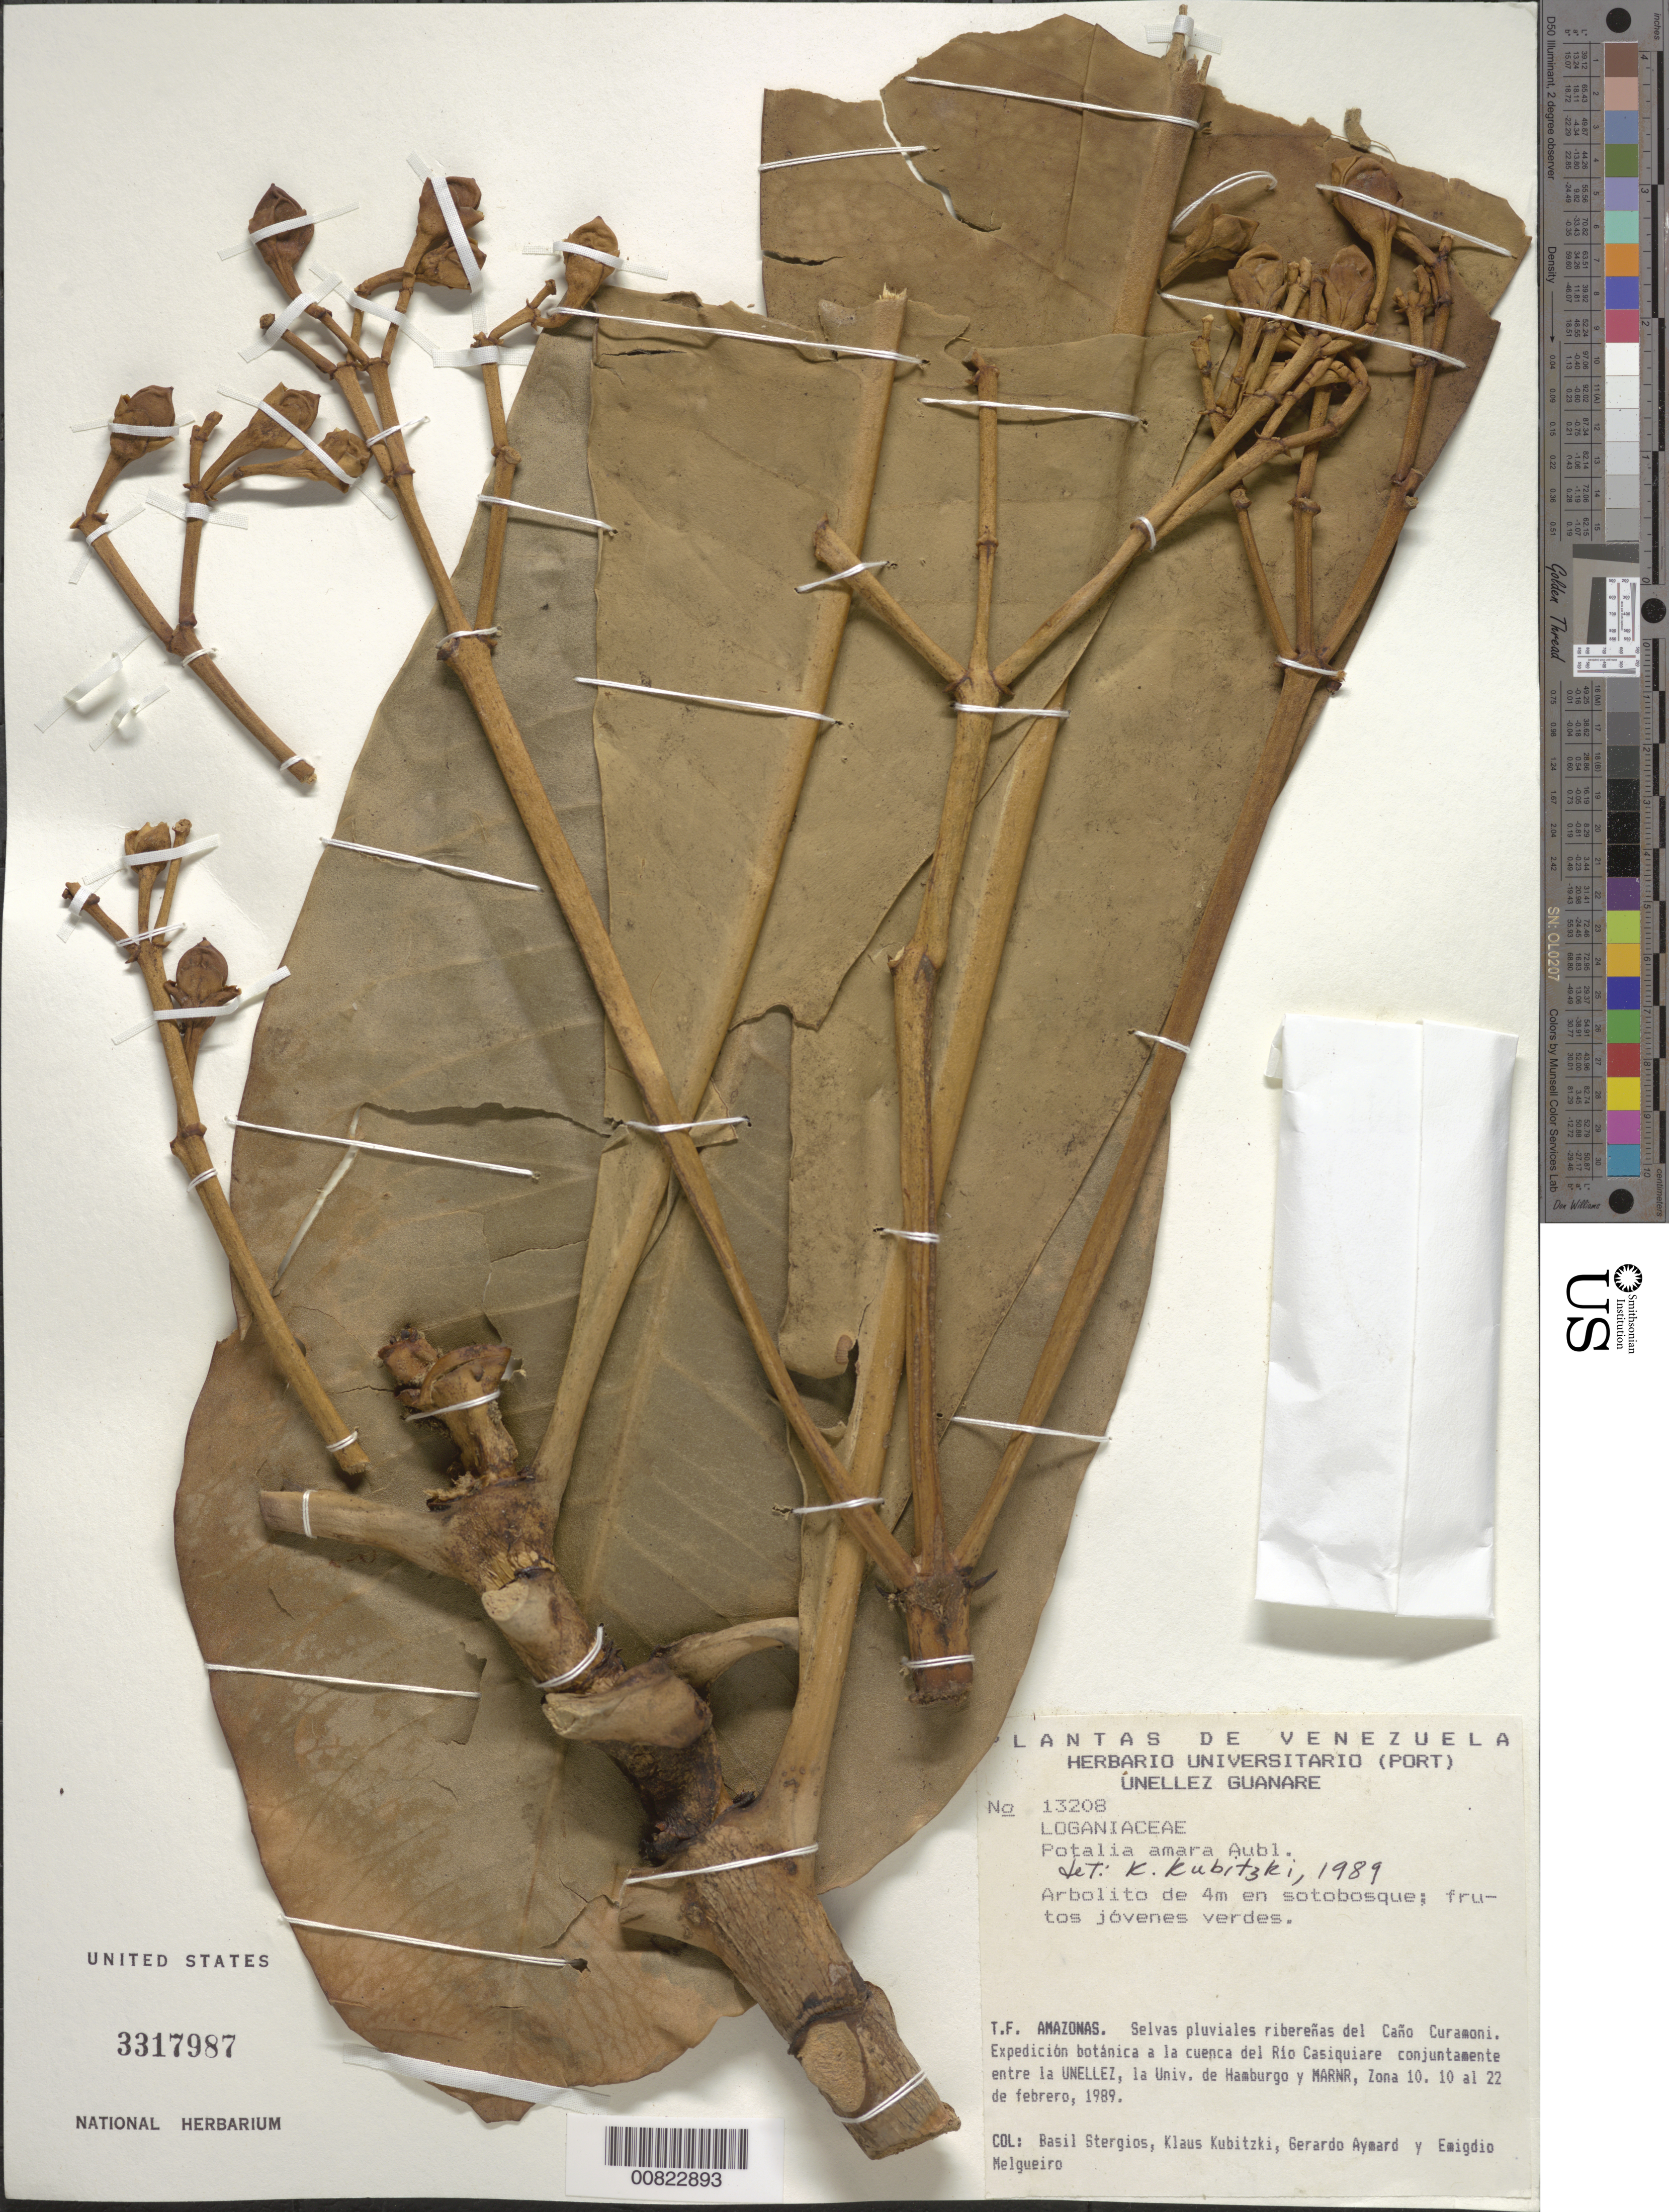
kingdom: Plantae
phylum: Tracheophyta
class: Magnoliopsida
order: Gentianales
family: Gentianaceae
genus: Potalia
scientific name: Potalia amara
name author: Aubl.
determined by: Kubitzki, Klaus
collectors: B. G. Stergios, K. Kubitzki, G. A. Aymard & E. Melgueiro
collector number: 13208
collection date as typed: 10-Feb-89 to 22-Feb-89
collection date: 1989-02-10/1989-02-22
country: Venezuela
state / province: Amazonas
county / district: Río Negro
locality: Caño Curamoni, cuenca del río Casiquiare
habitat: Selvas pluviales riberenas del cano; en sotobosque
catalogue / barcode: US 3317987